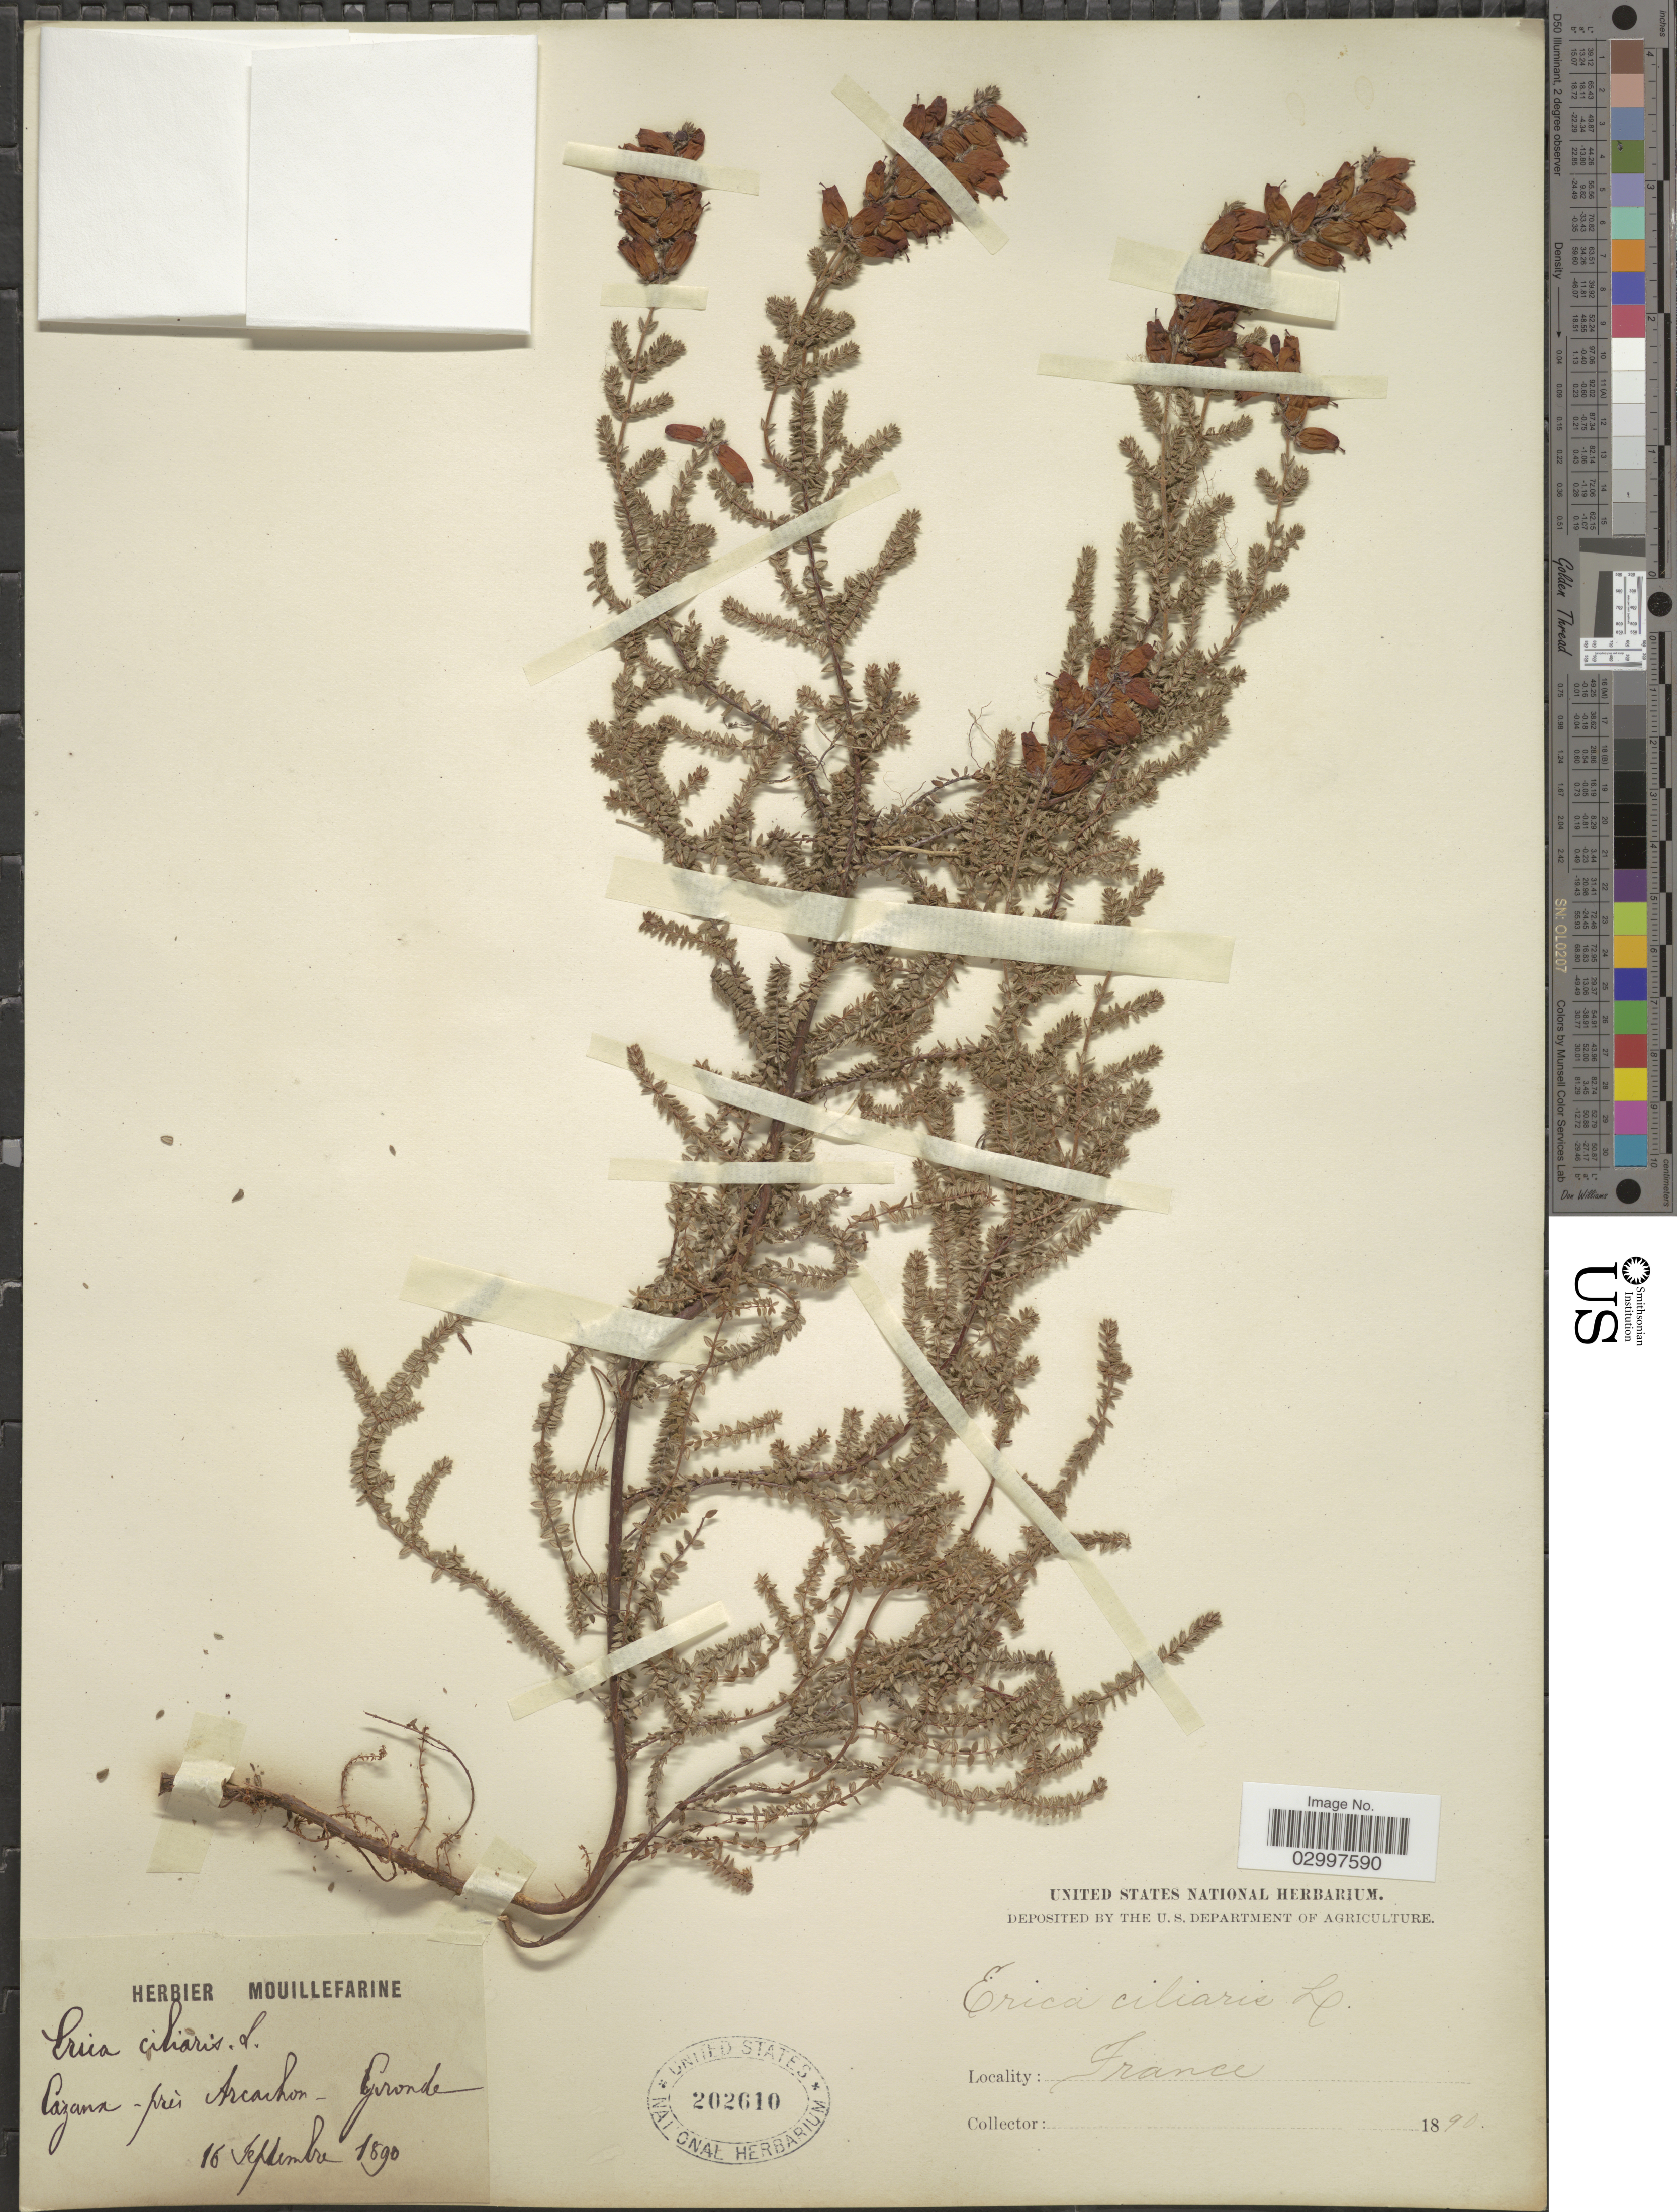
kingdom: Plantae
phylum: Tracheophyta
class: Magnoliopsida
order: Ericales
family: Ericaceae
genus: Erica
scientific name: Erica ciliaris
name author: L.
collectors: ex herb. Mouillefarine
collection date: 1890-09-16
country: France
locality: Cazaux - près Arcachon - Gironde.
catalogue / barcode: US 202610